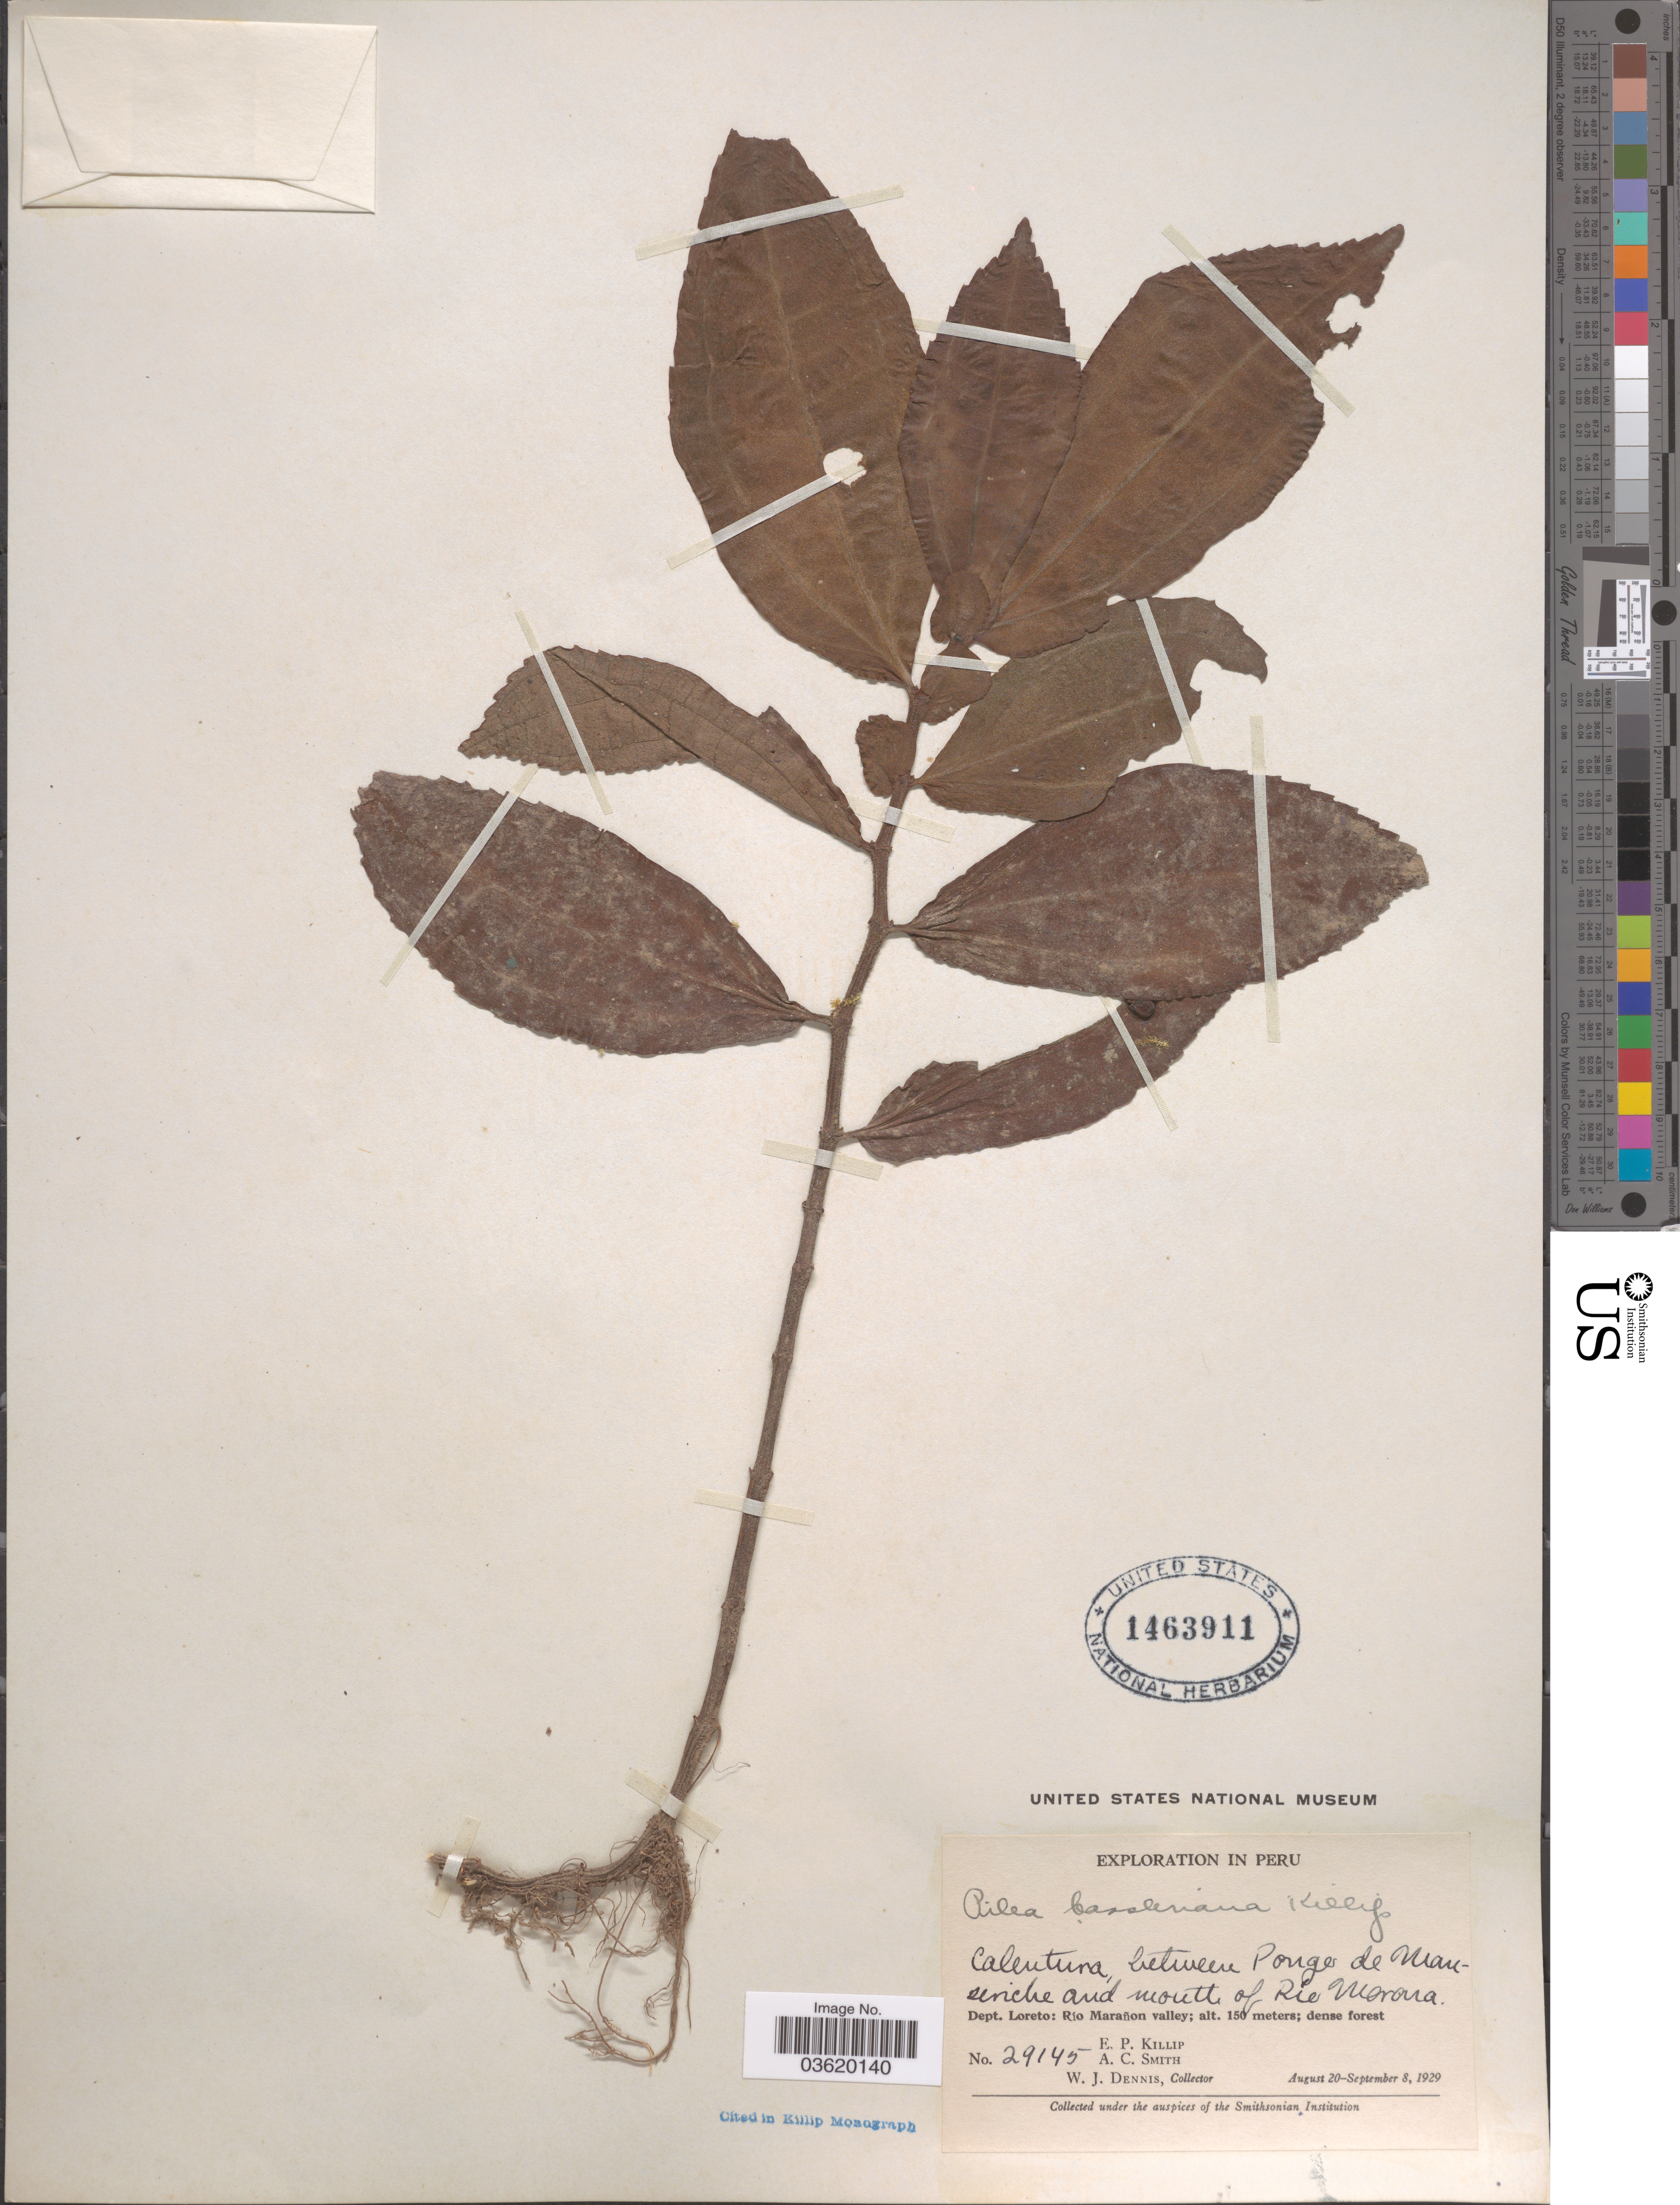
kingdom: Plantae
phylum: Tracheophyta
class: Magnoliopsida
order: Rosales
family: Urticaceae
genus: Pilea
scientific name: Pilea bassleriana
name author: Killip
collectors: E. P. Killip, A. C. Smith & W. J. Dennis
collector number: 29145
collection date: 1929-08-20/1929-09-08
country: Peru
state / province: Loreto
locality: Calentura*, between Pongo de Manseriche and mouth of Río Morona. Dept. Loreto: Río Marañon valley.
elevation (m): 150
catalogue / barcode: US 1463911